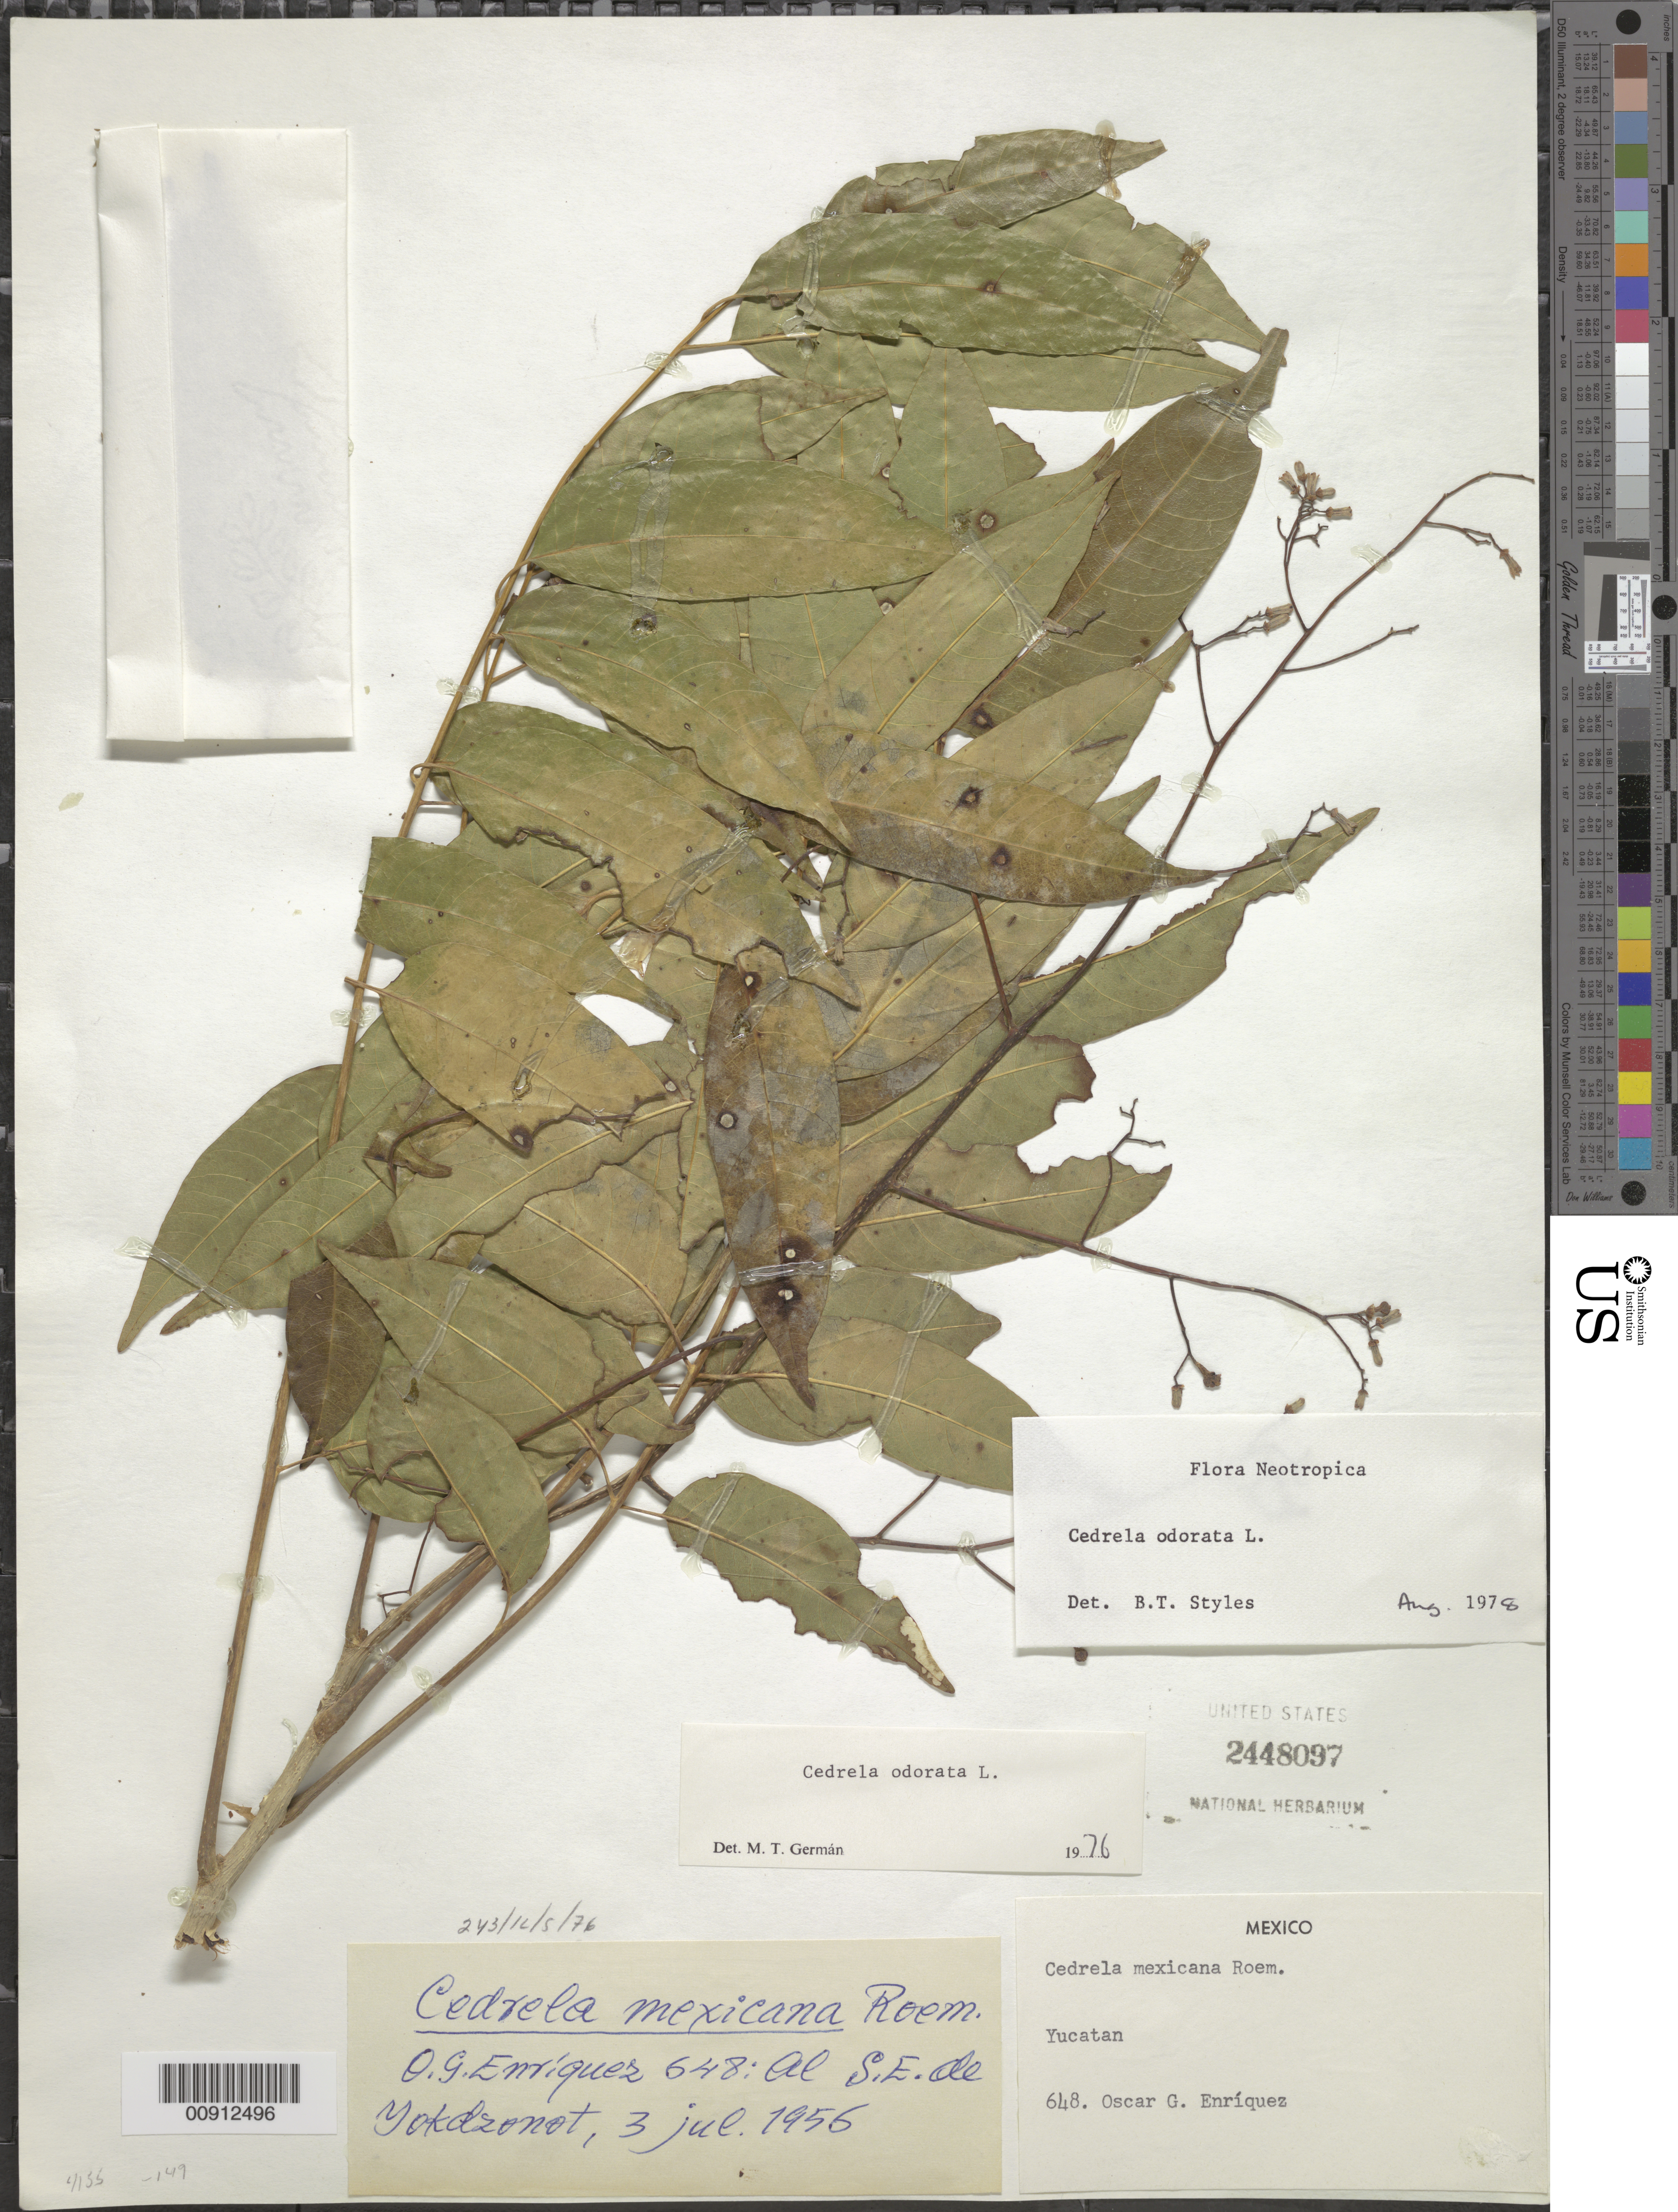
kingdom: Plantae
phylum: Tracheophyta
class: Magnoliopsida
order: Sapindales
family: Meliaceae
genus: Cedrela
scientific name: Cedrela odorata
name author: L.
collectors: O. Enriquez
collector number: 648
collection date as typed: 03 Jul 1956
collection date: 1956-07-03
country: Mexico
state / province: Yucatán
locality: Al S.E. de Yokdxonot, Yucatán.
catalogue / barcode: US 2448097